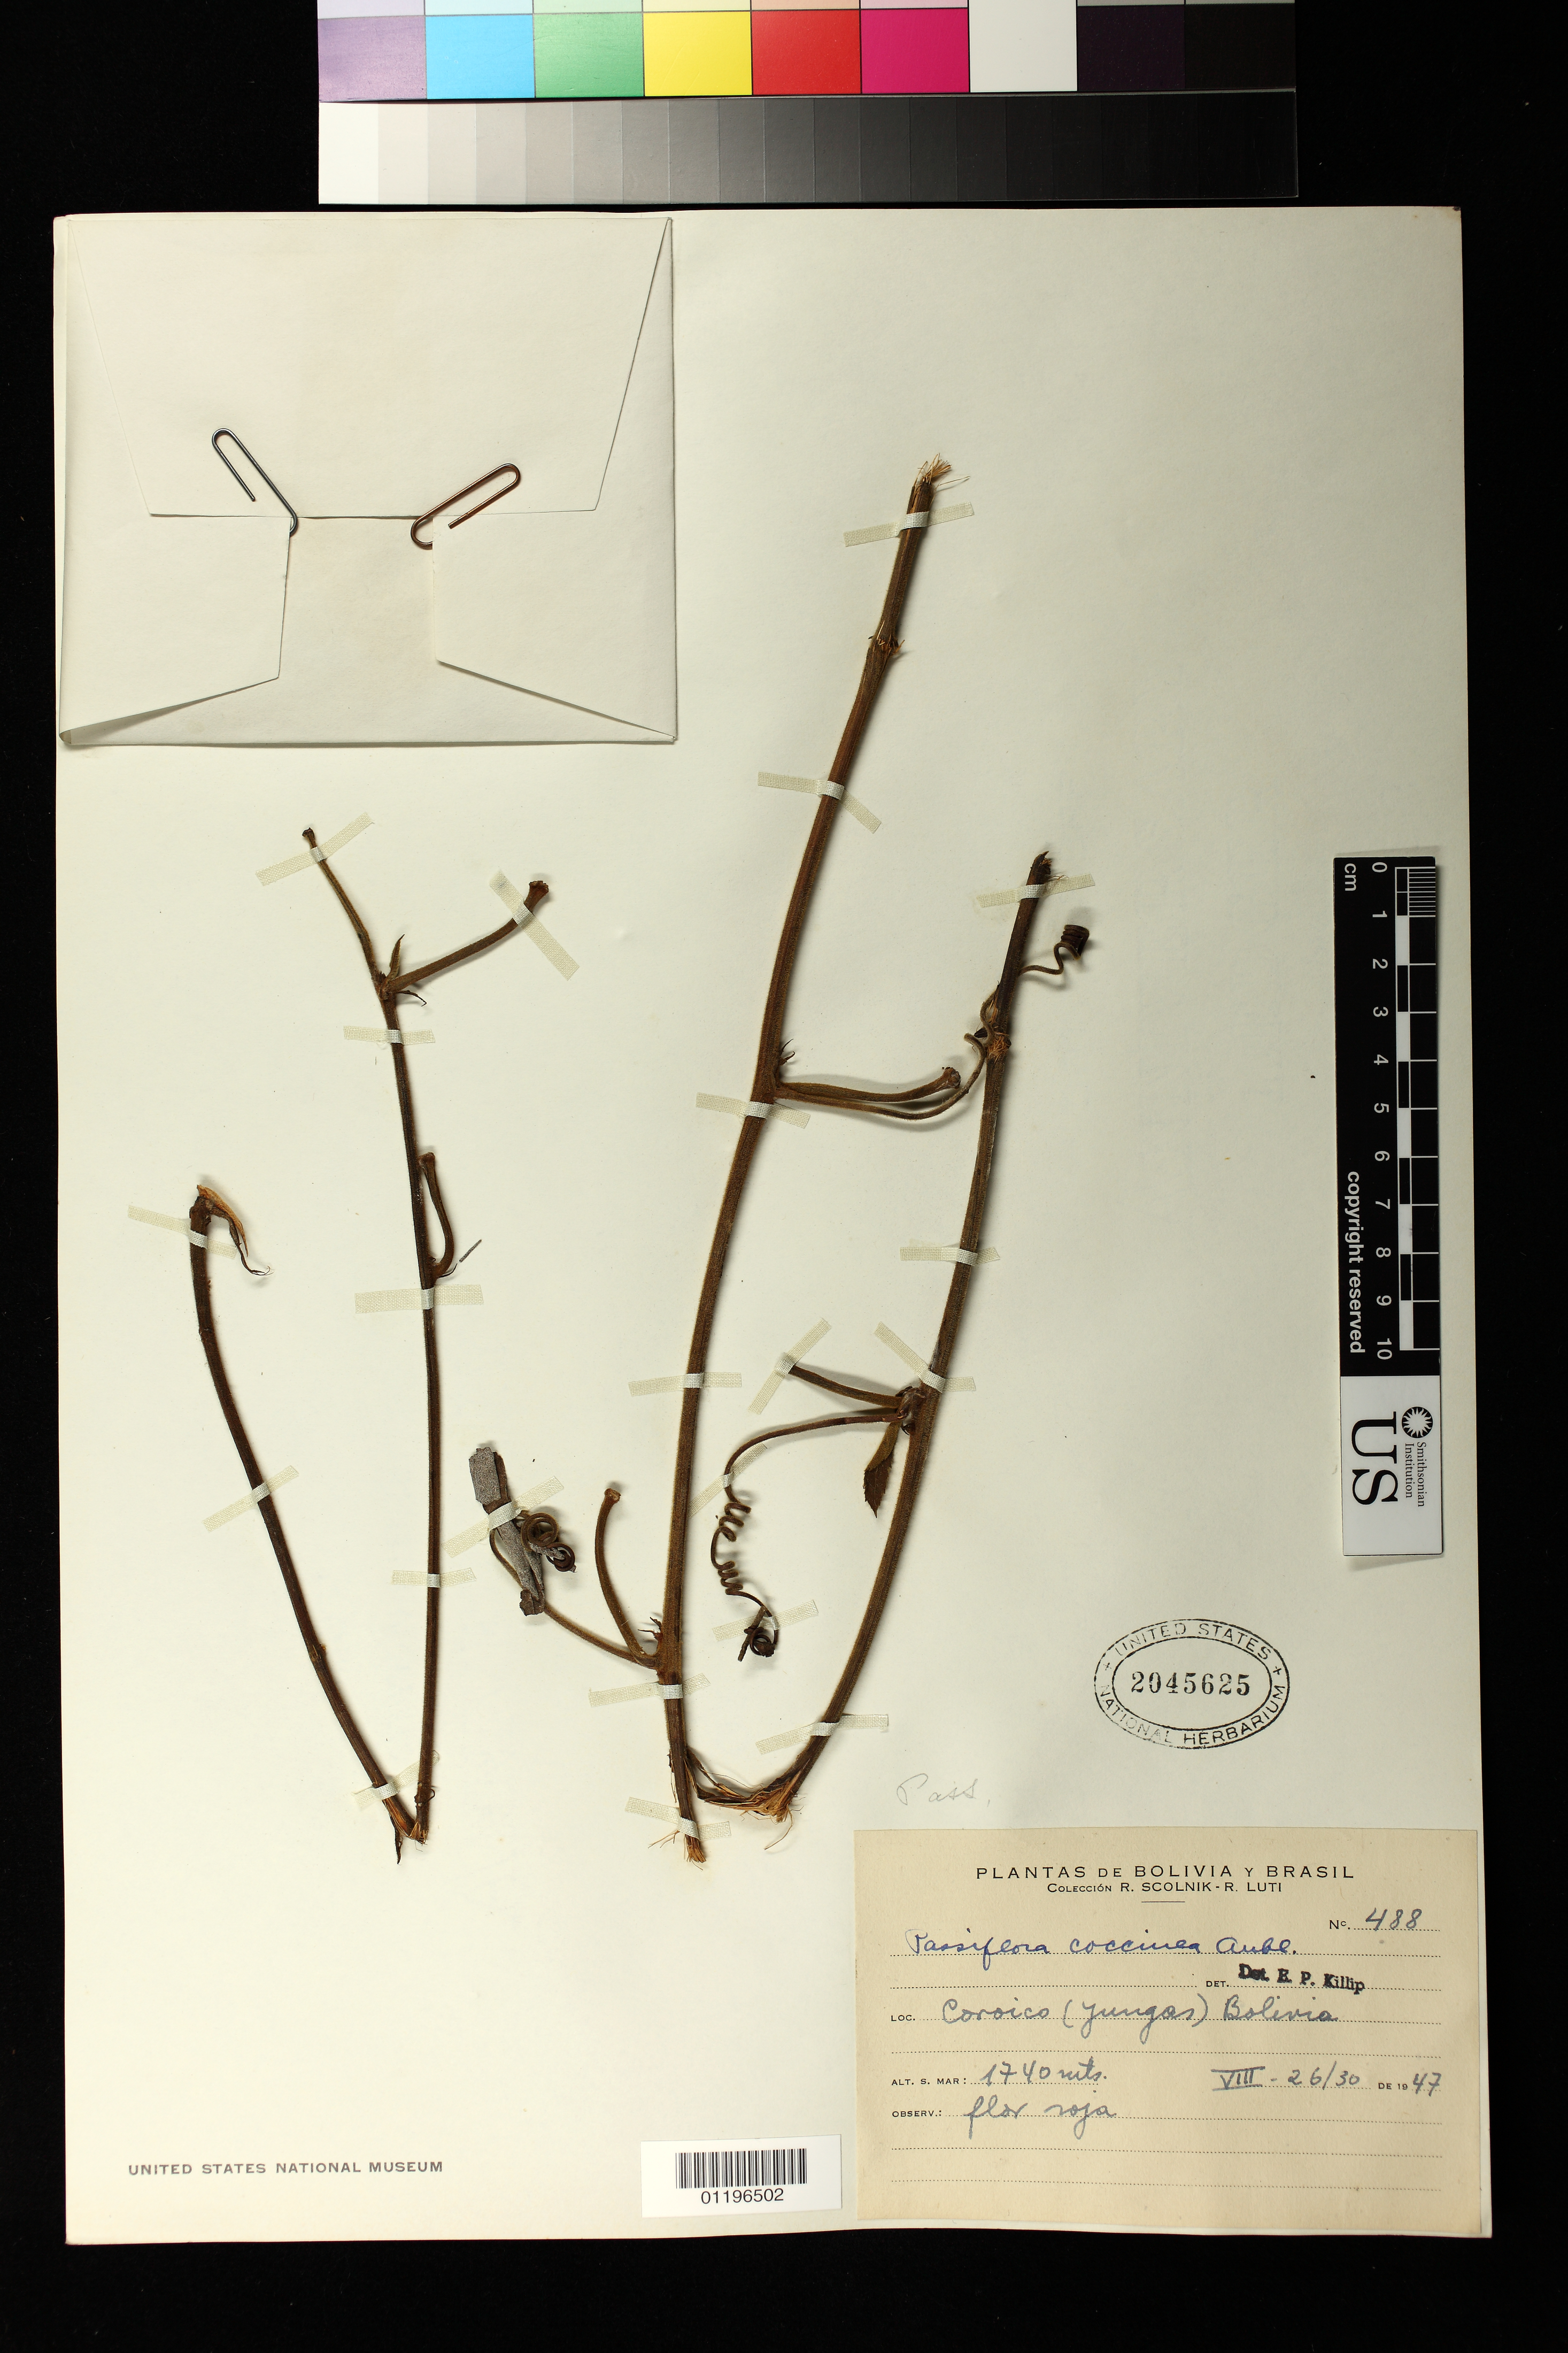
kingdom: Plantae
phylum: Tracheophyta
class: Magnoliopsida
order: Malpighiales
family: Passifloraceae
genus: Passiflora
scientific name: Passiflora coccinea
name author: Aubl.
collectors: R. Scolnik & R. Luti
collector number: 488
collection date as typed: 26 Aug 1947 to 30 Aug 1947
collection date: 1947-08-26/1947-08-30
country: Bolivia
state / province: La Paz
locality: Coroico (Yungas).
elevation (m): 1740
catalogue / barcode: US 2045625